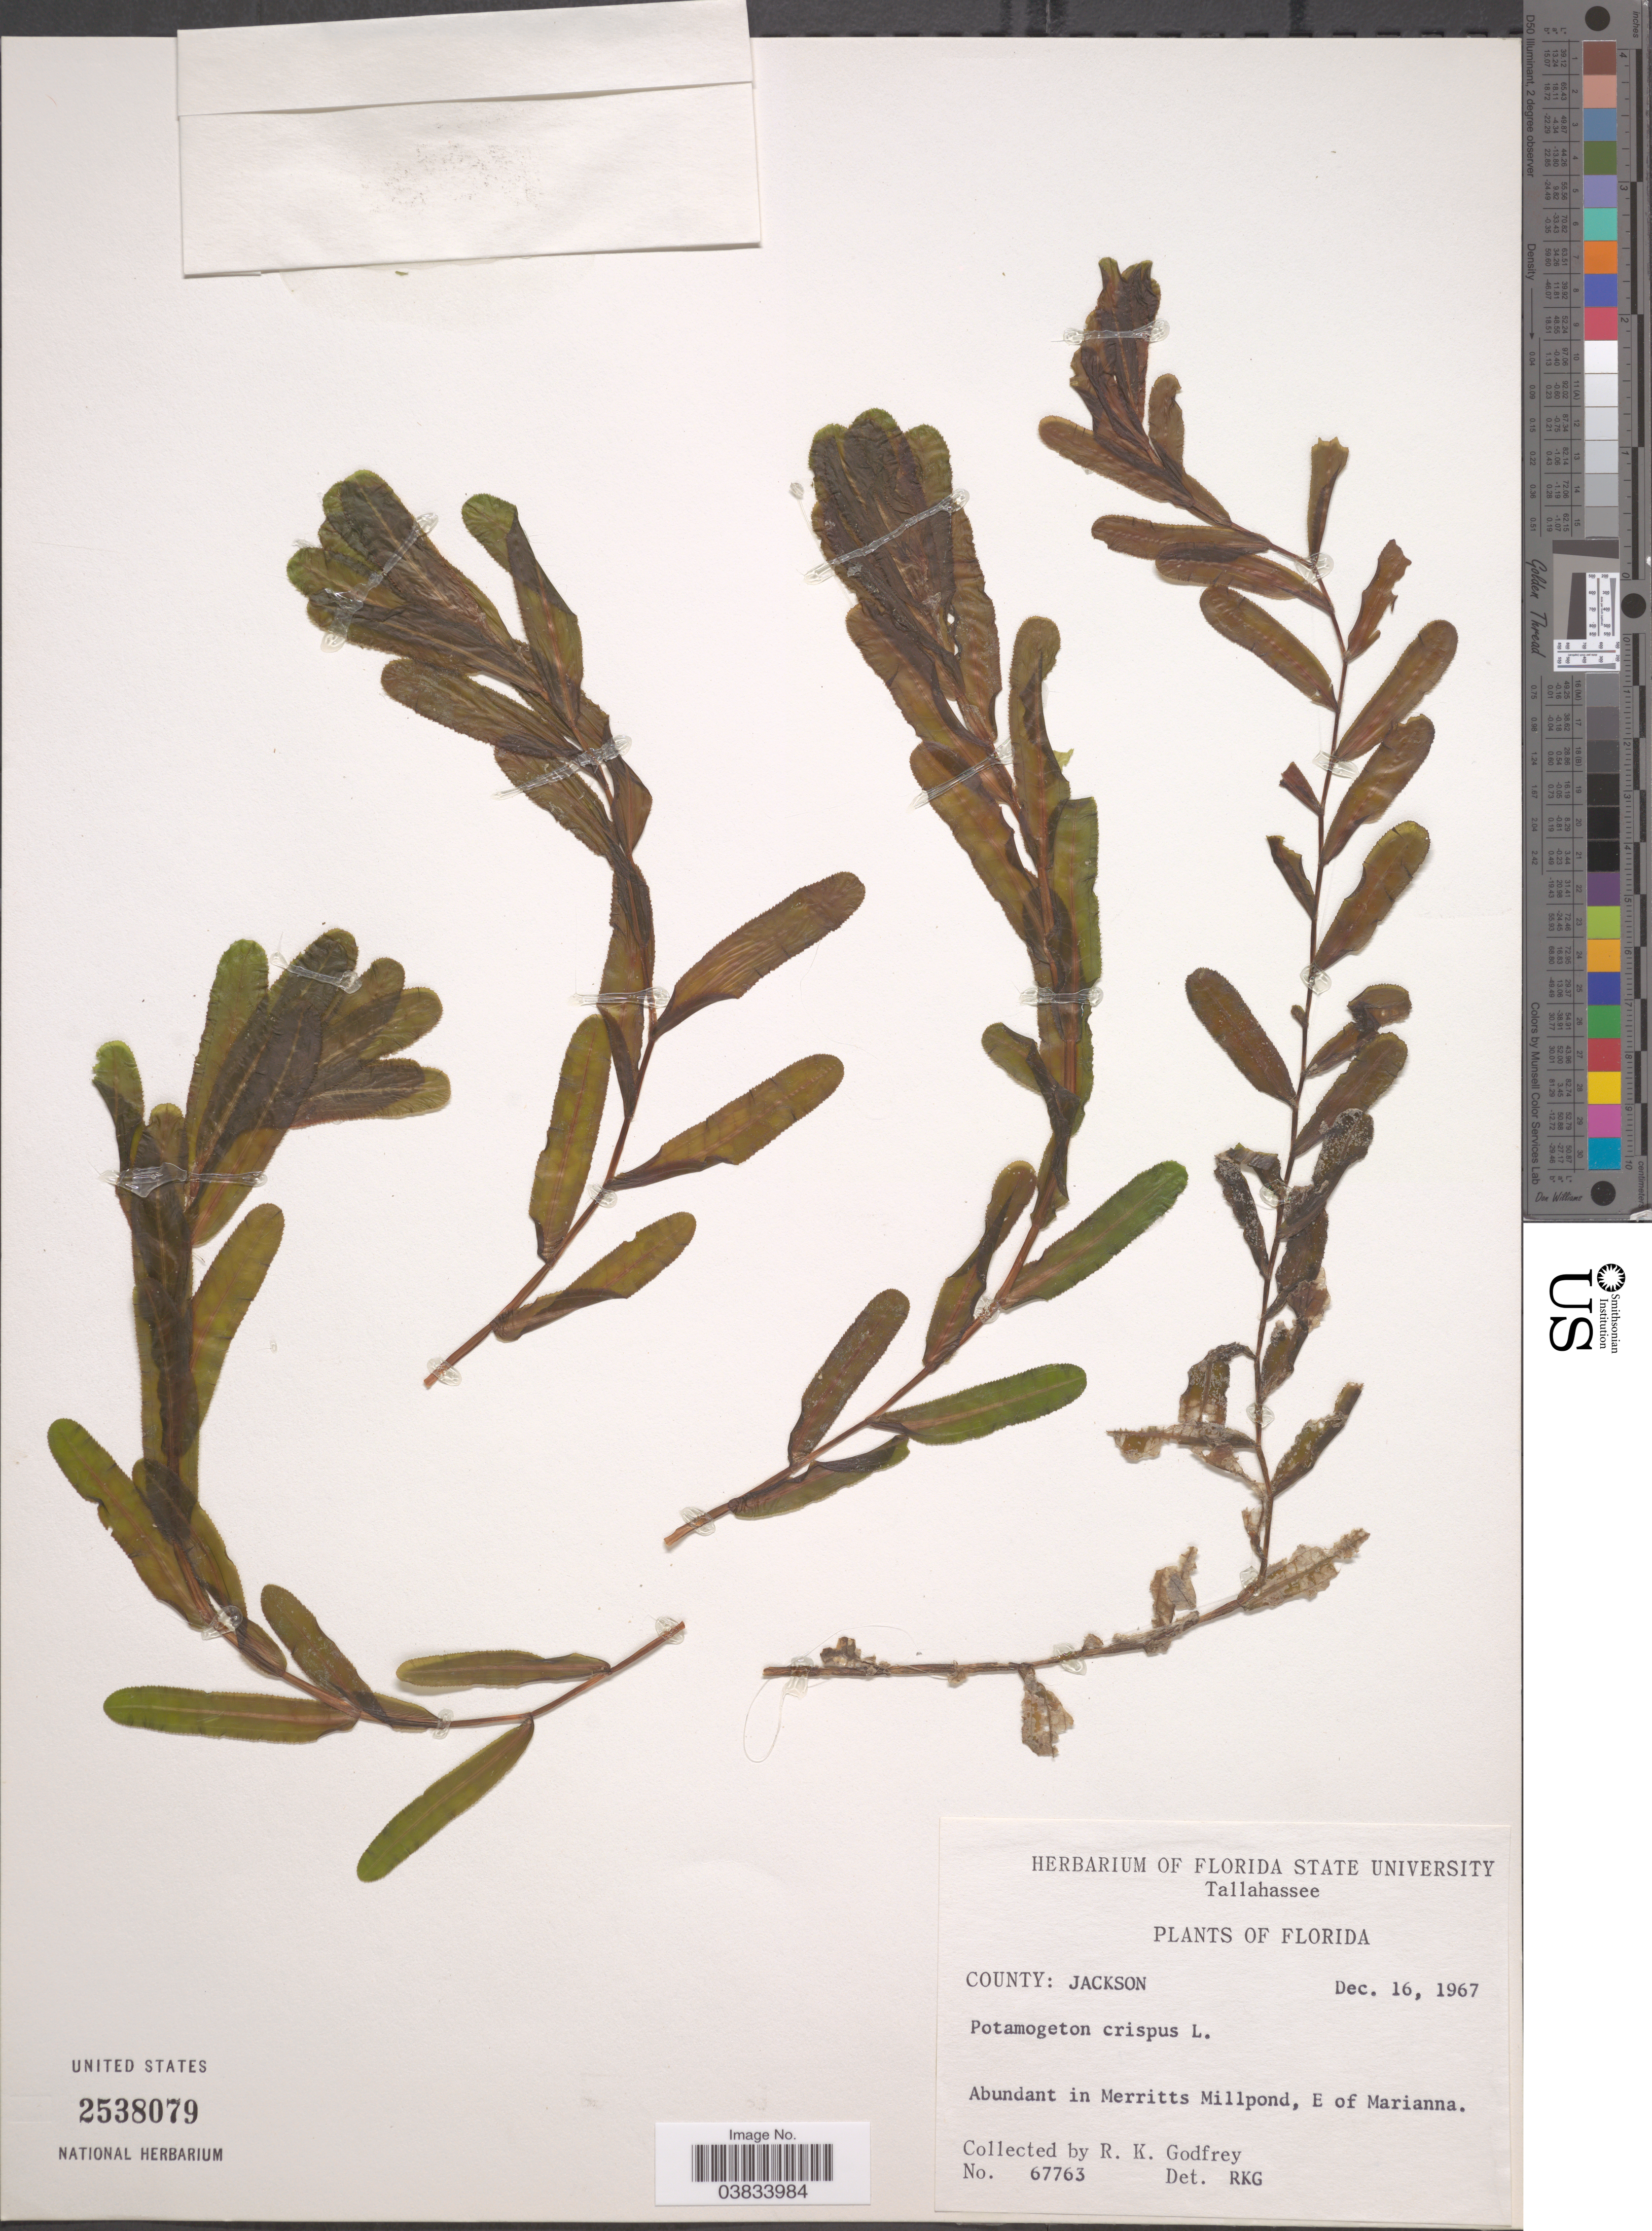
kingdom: Plantae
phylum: Tracheophyta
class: Liliopsida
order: Alismatales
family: Potamogetonaceae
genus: Potamogeton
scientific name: Potamogeton crispus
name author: L.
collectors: R. K. Godfrey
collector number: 67763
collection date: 1967-12-16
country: United States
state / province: Florida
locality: County: Jackson. In Merritts Millpond, E of Marianna.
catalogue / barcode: US 2538079